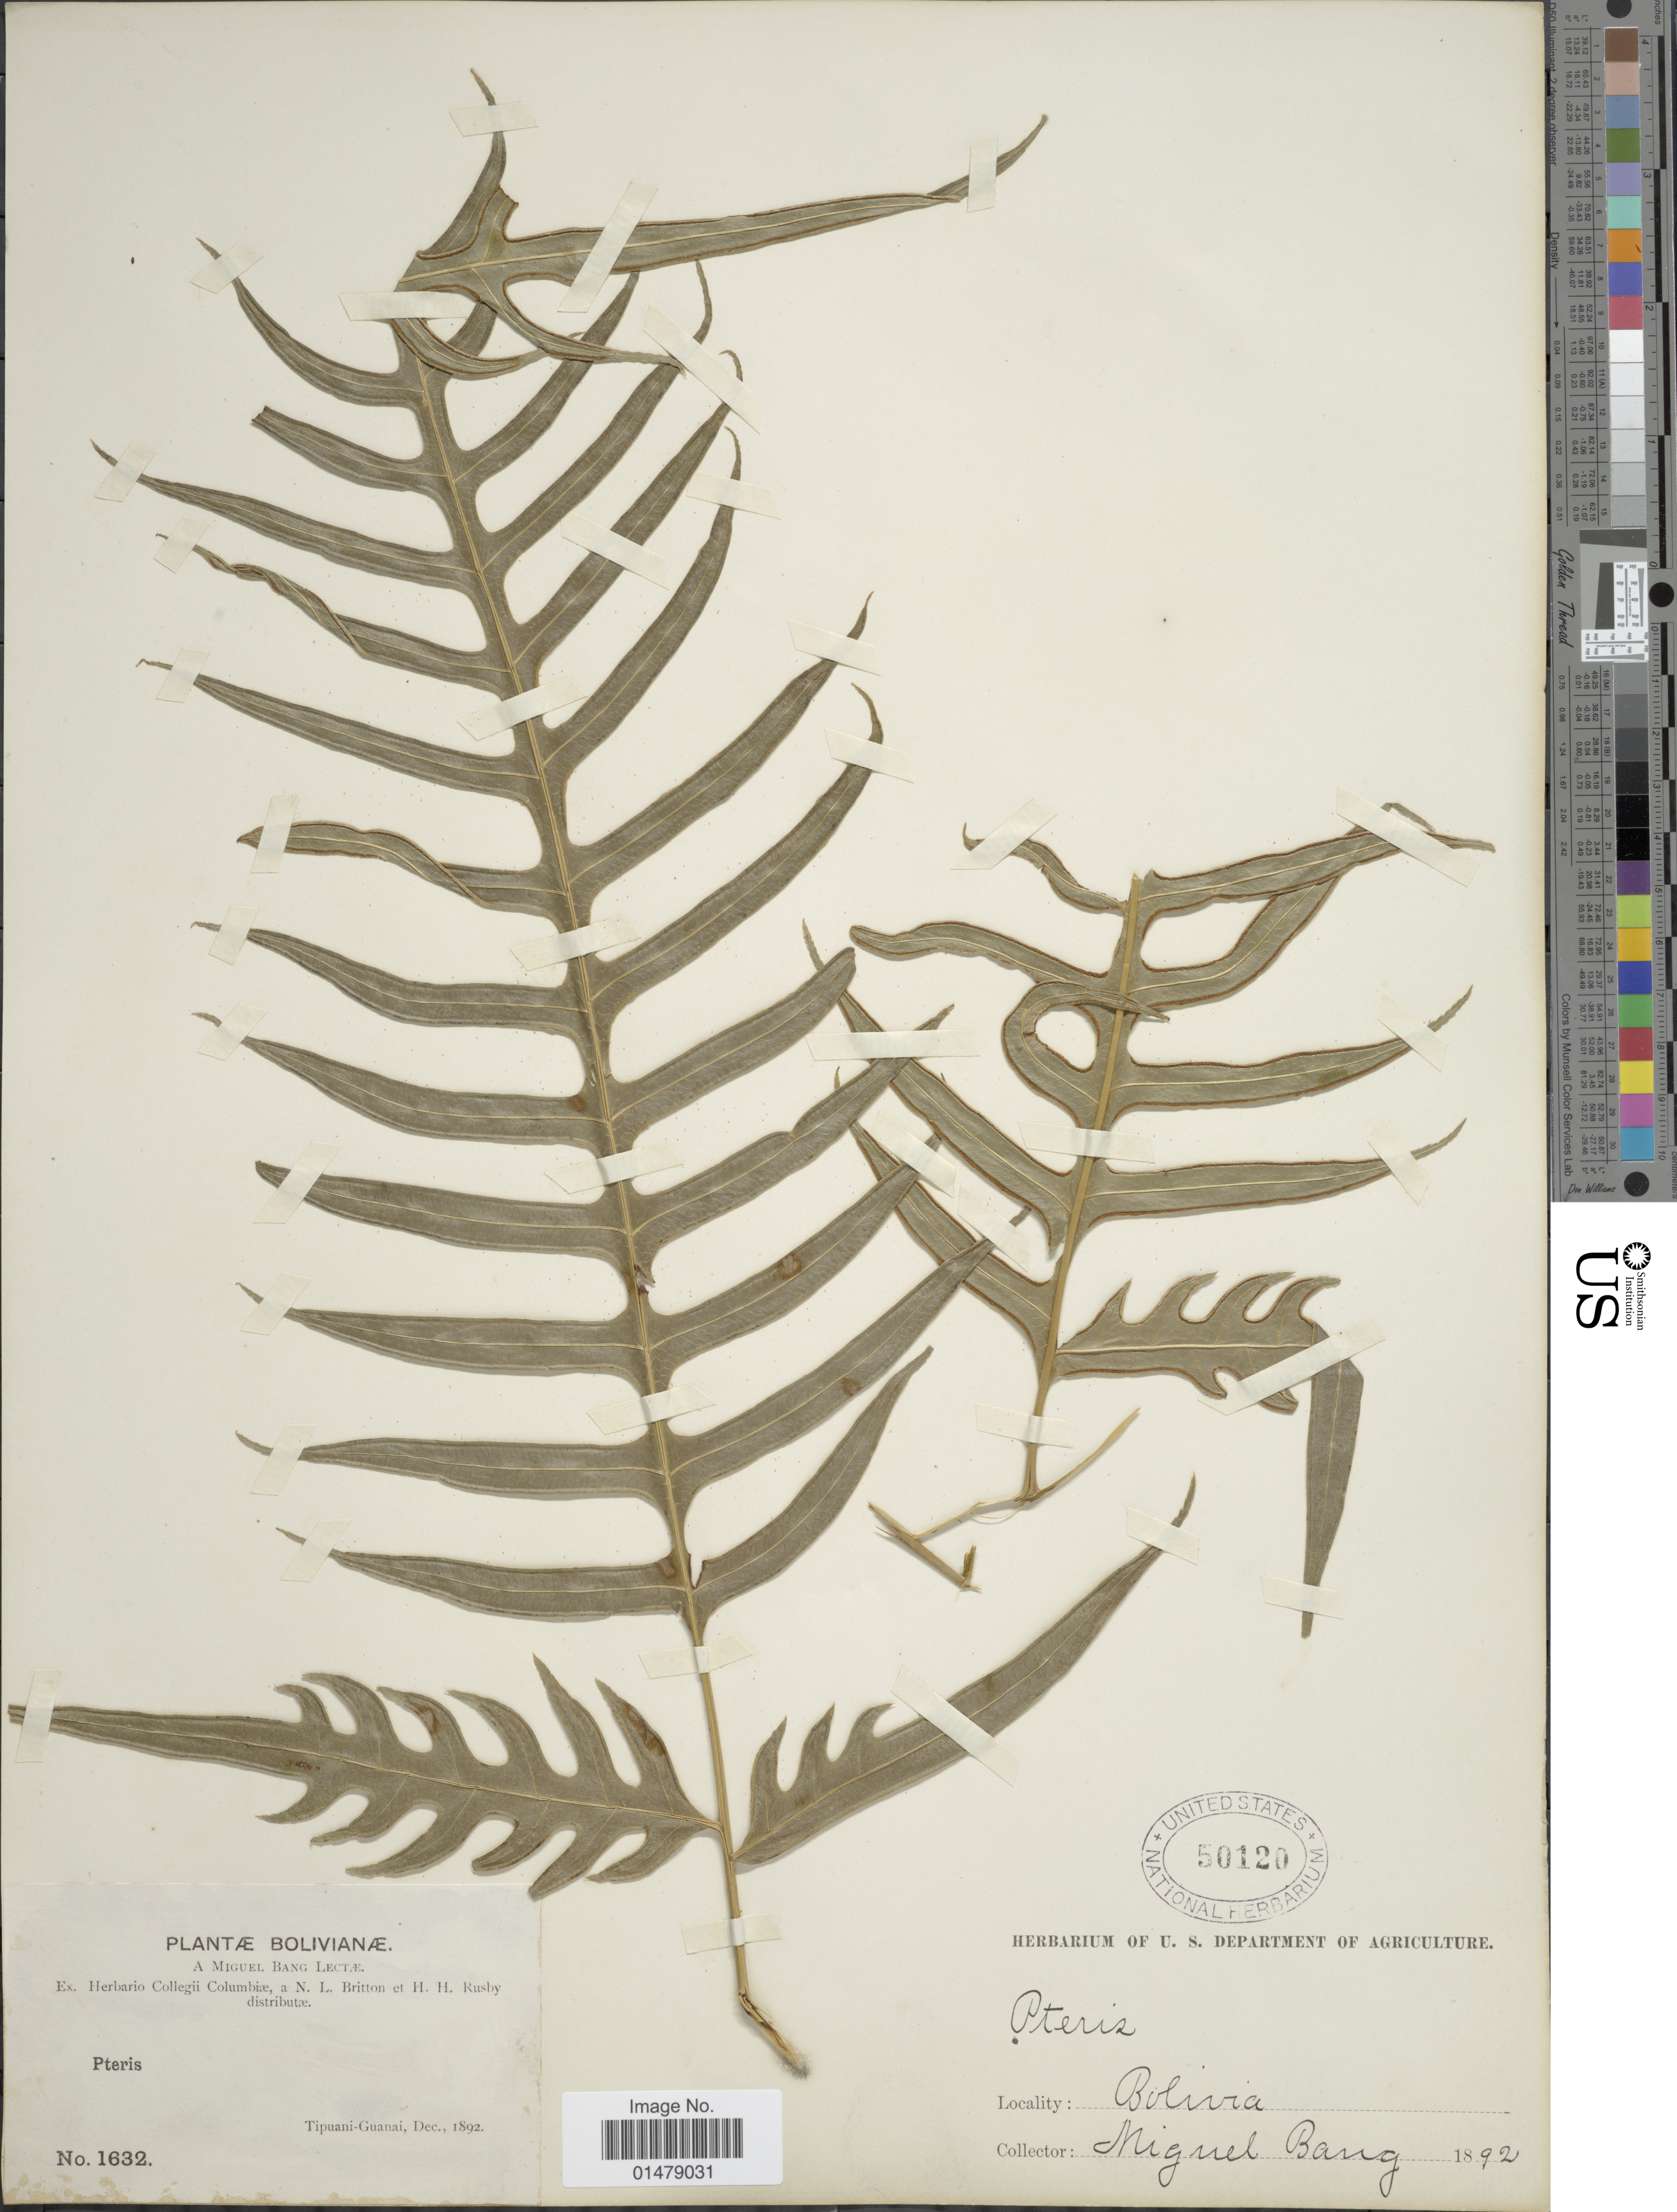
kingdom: Plantae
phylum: Tracheophyta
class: Polypodiopsida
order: Polypodiales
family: Pteridaceae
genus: Pteris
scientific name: Pteris altissima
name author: Poir.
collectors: M. Bang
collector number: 1632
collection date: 1892-12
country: Bolivia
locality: Tipuani-Guanai.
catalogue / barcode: US 50120